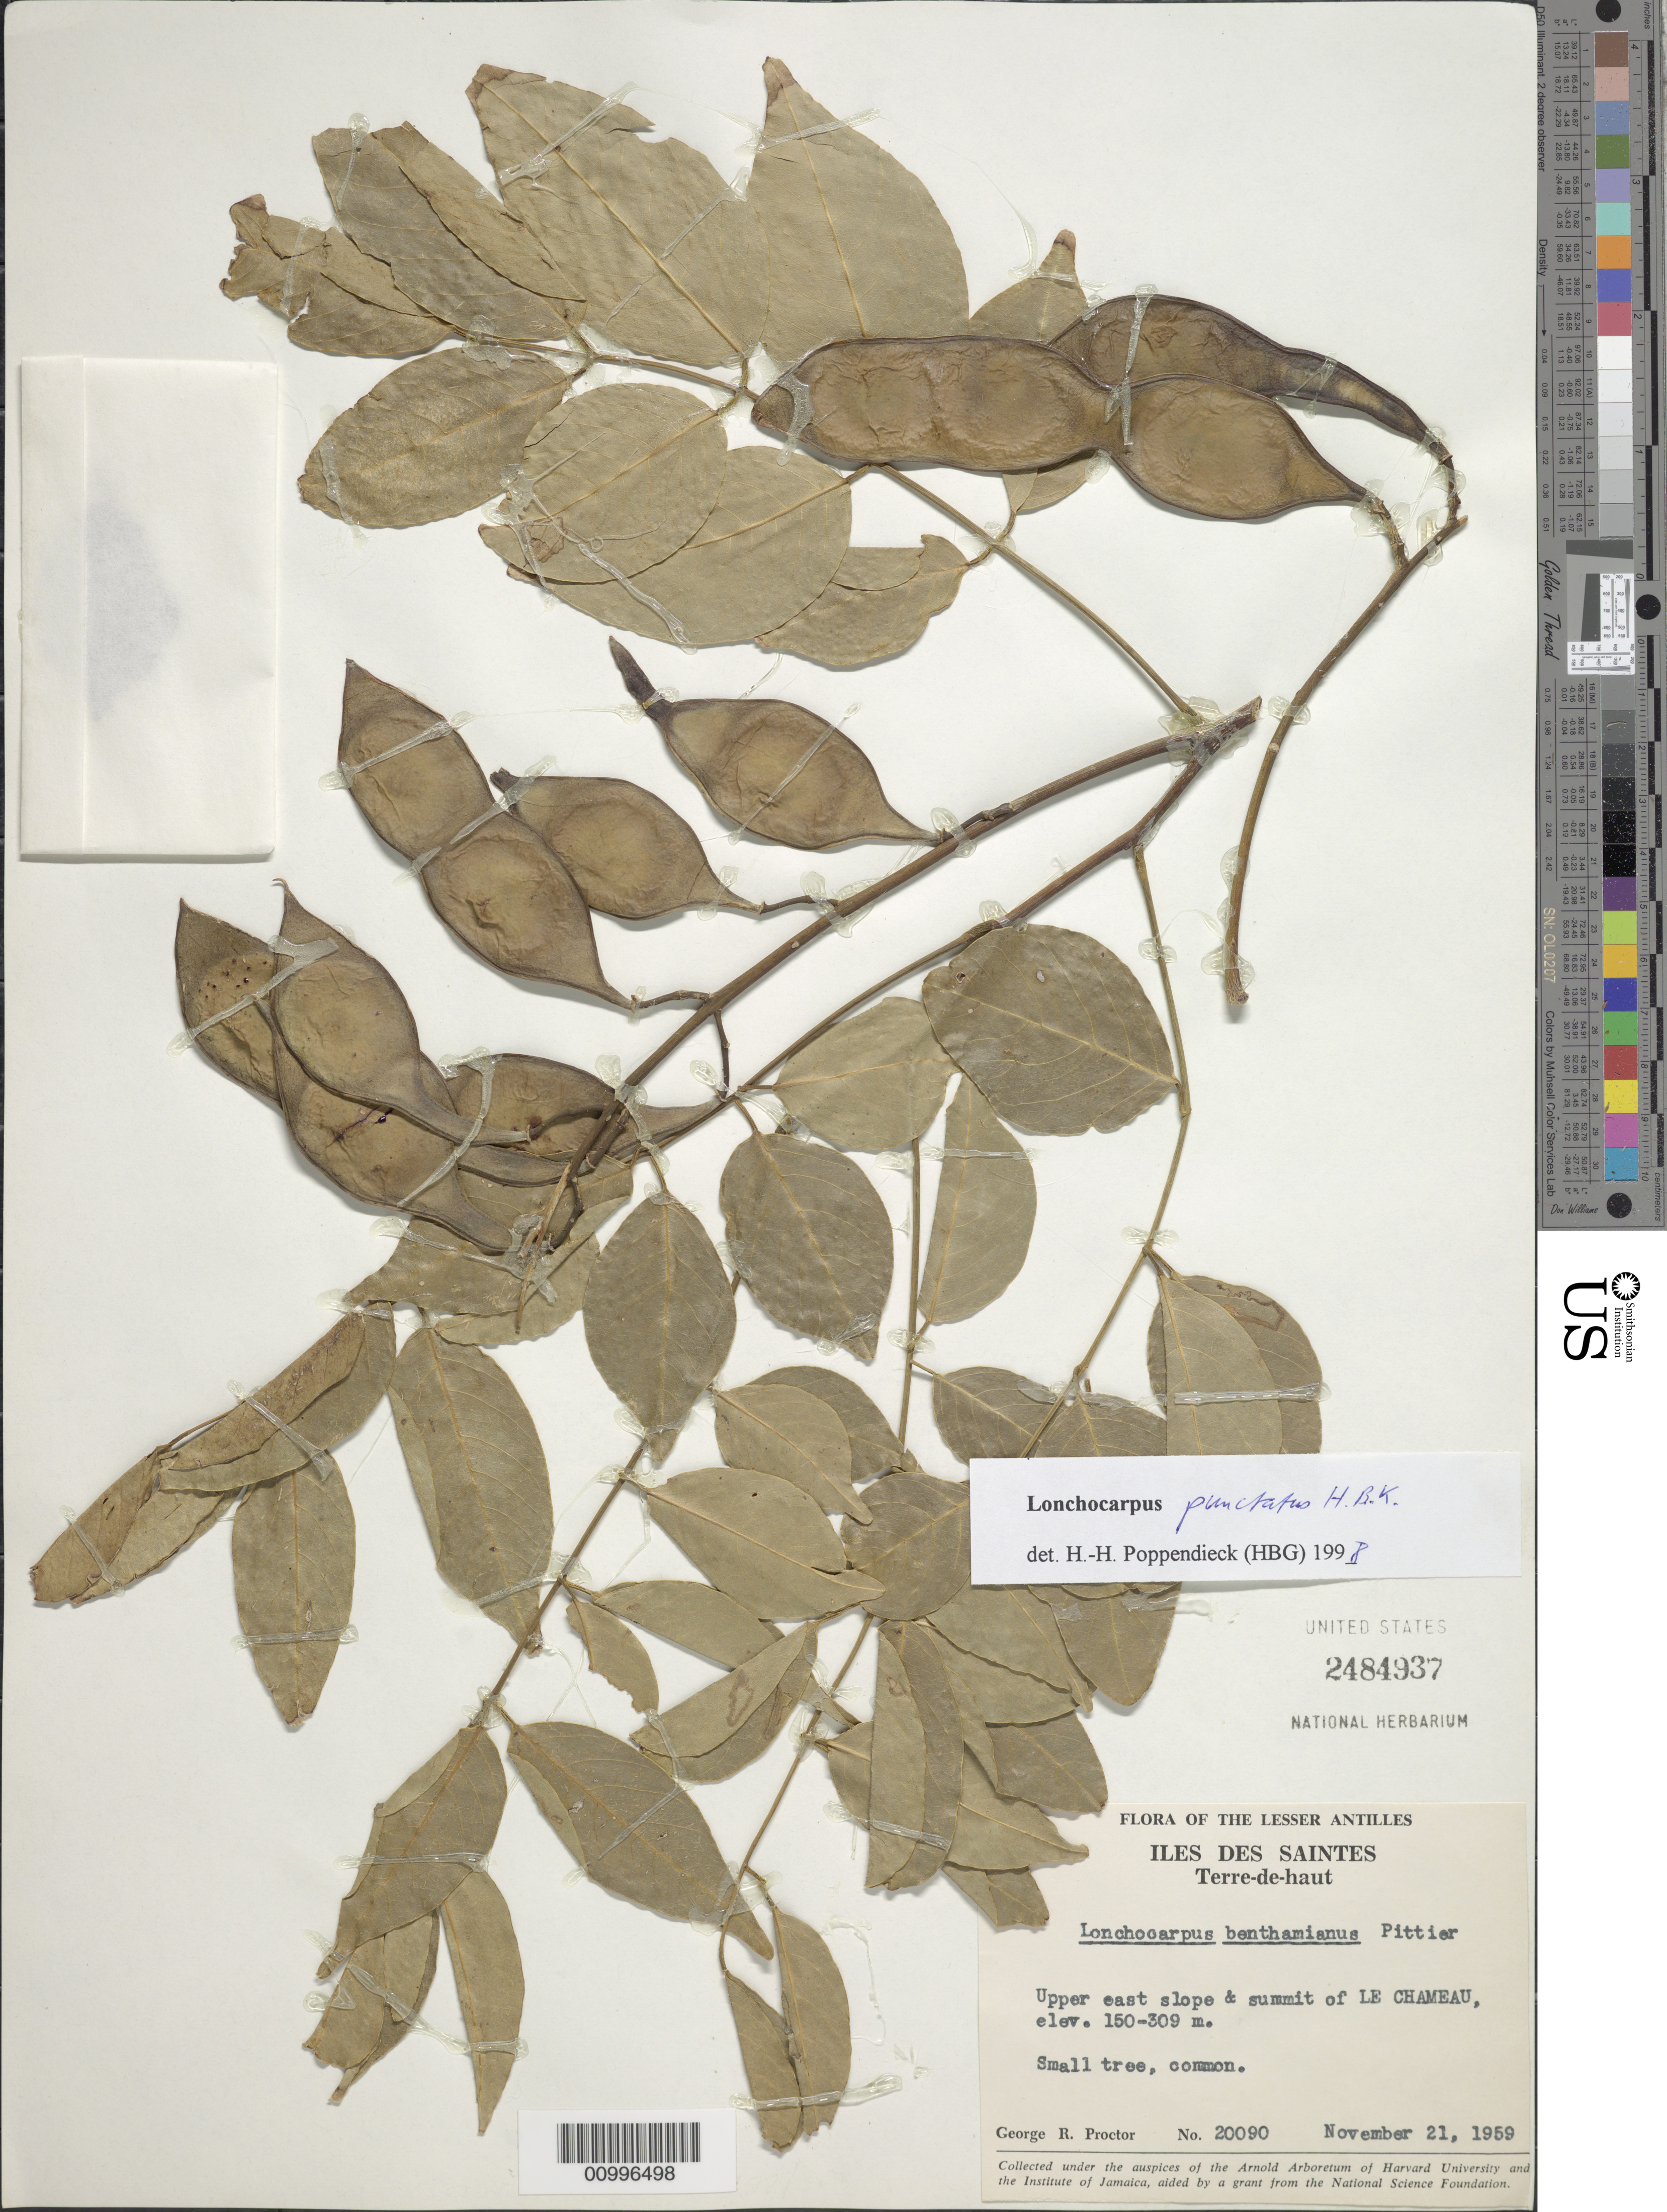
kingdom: Plantae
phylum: Tracheophyta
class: Magnoliopsida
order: Fabales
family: Fabaceae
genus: Lonchocarpus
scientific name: Lonchocarpus punctatus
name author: Kunth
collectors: G. R. Proctor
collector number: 20090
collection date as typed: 21 Nov 1959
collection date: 1959-11-21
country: Guadeloupe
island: Terre de Haut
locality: Upper E slope and summit of Le Chameau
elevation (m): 150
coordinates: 0 N, 0 E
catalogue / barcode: US 2484937